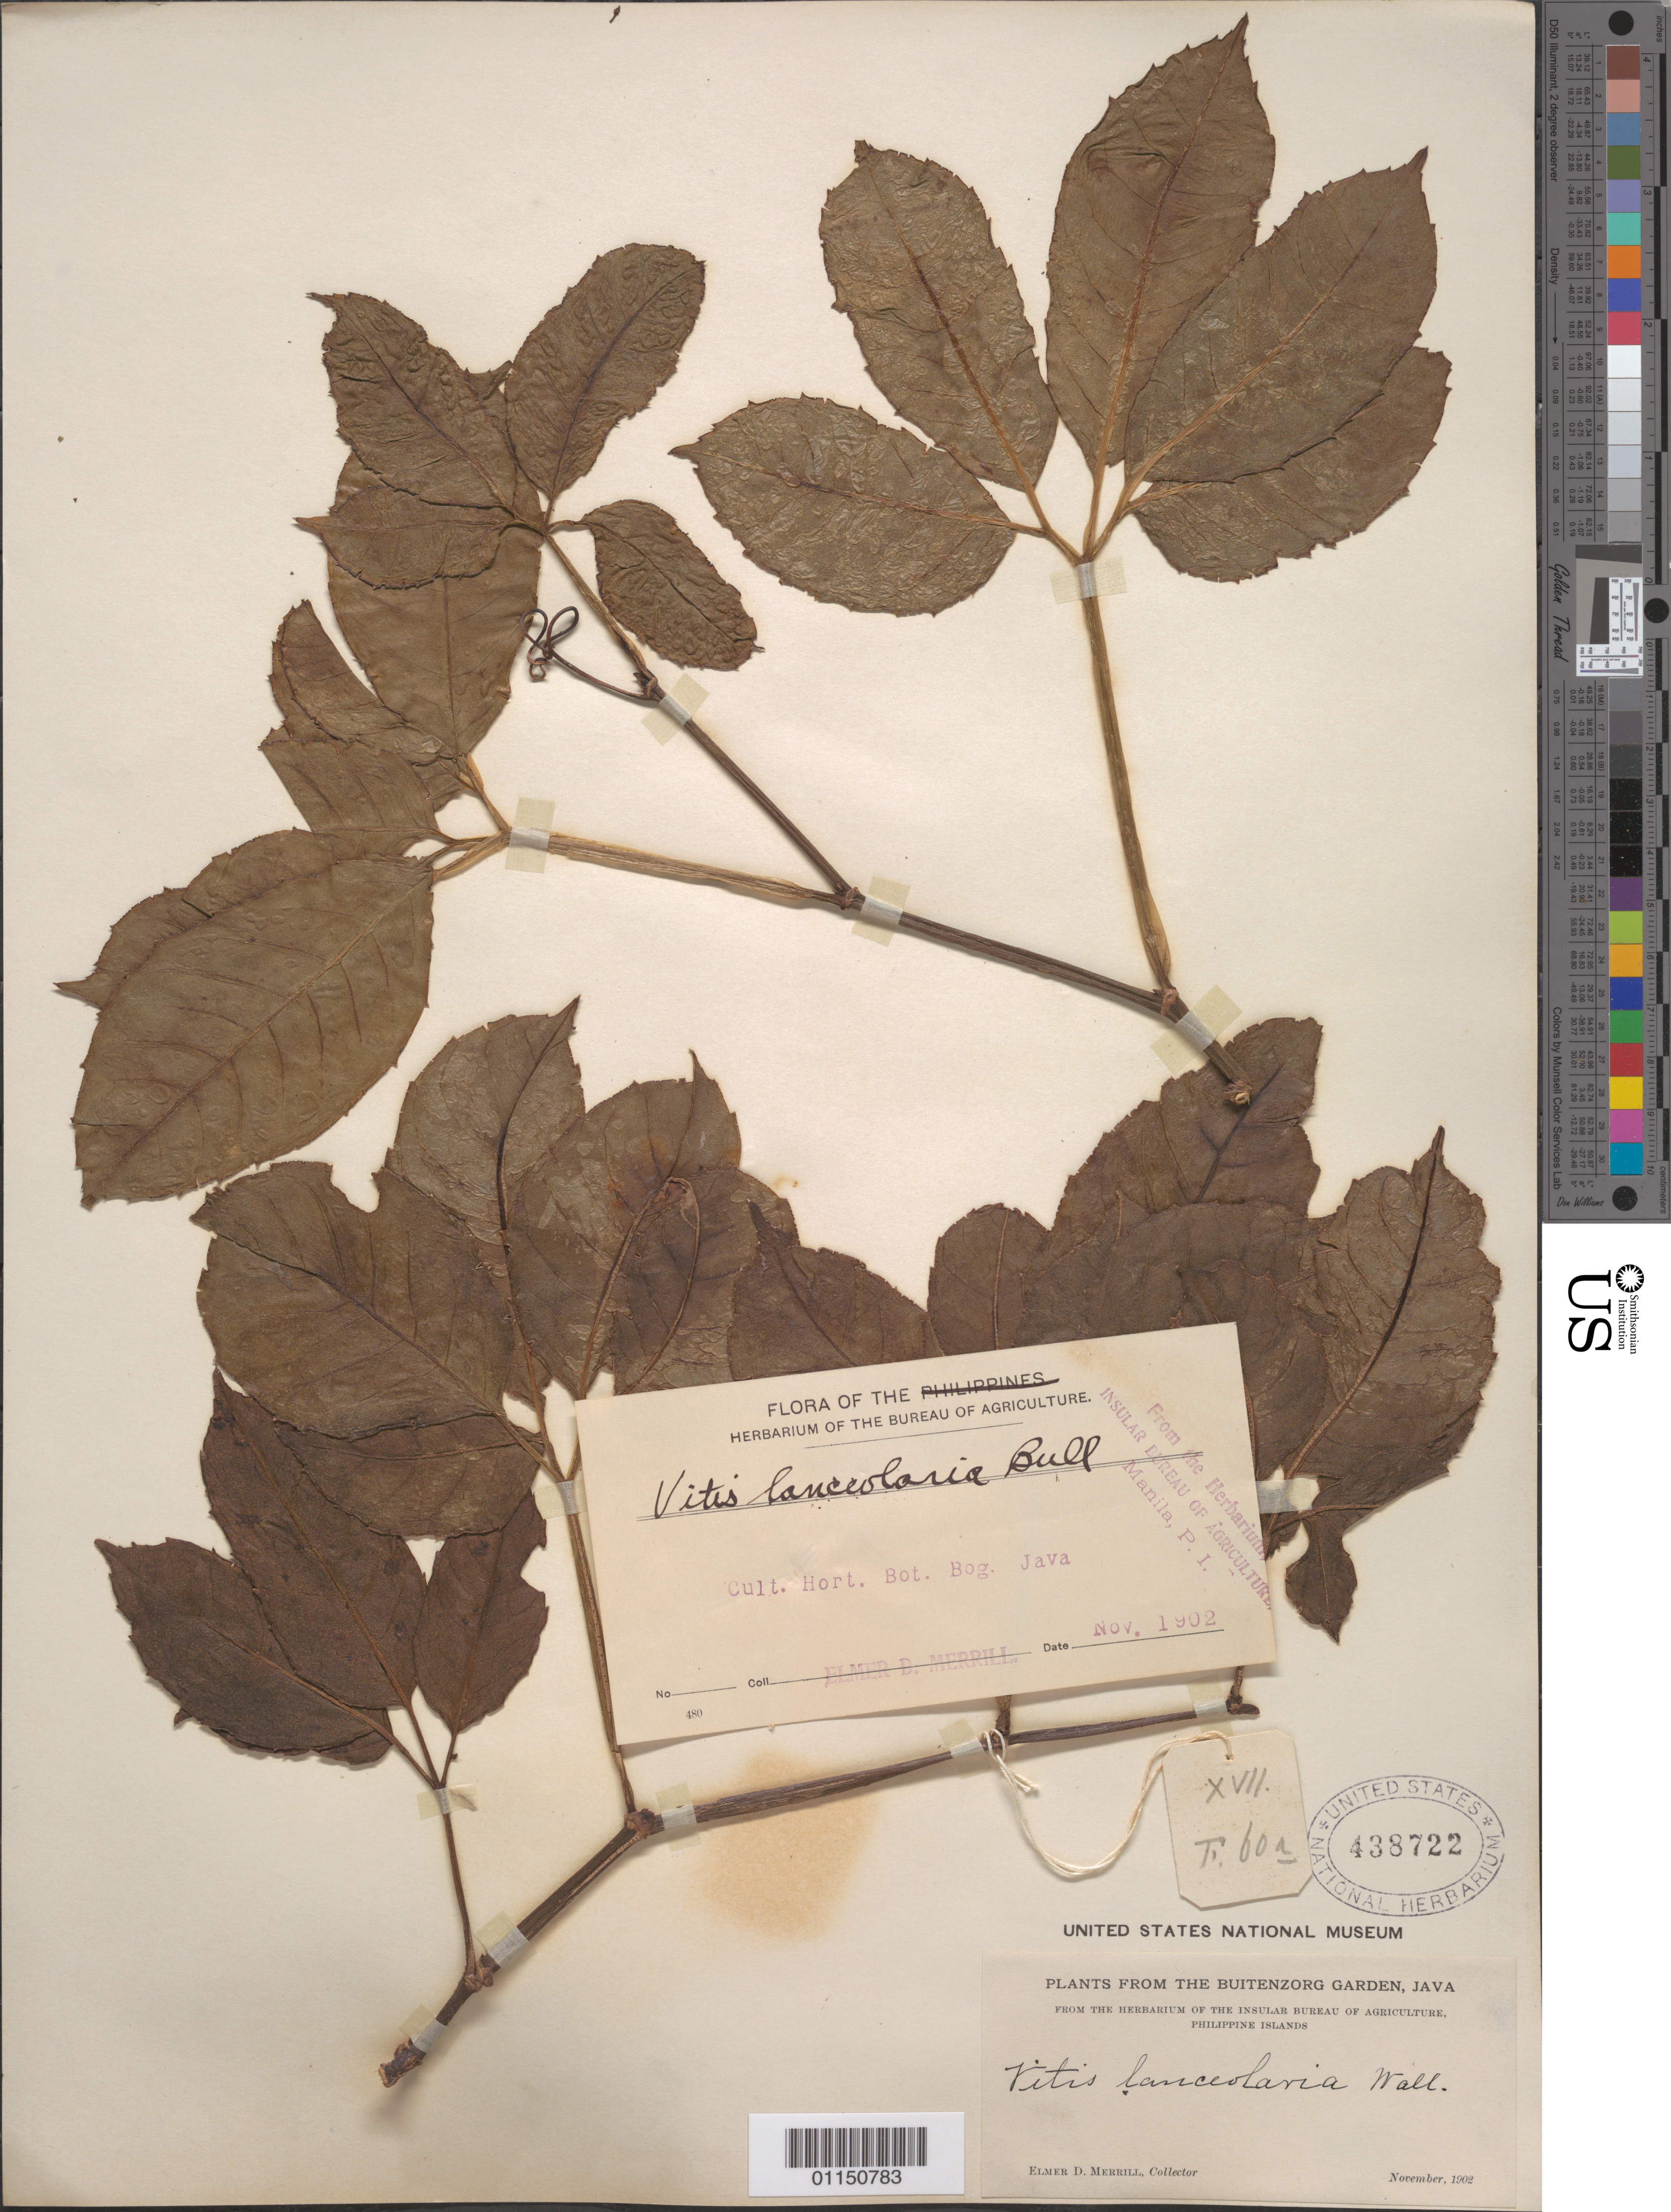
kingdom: Plantae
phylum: Tracheophyta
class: Magnoliopsida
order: Vitales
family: Vitaceae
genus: Tetrastigma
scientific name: Tetrastigma lanceolarium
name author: (Roxb.) Planch.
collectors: D. Merrill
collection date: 1902-11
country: Indonesia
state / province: Java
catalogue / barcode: US 438722